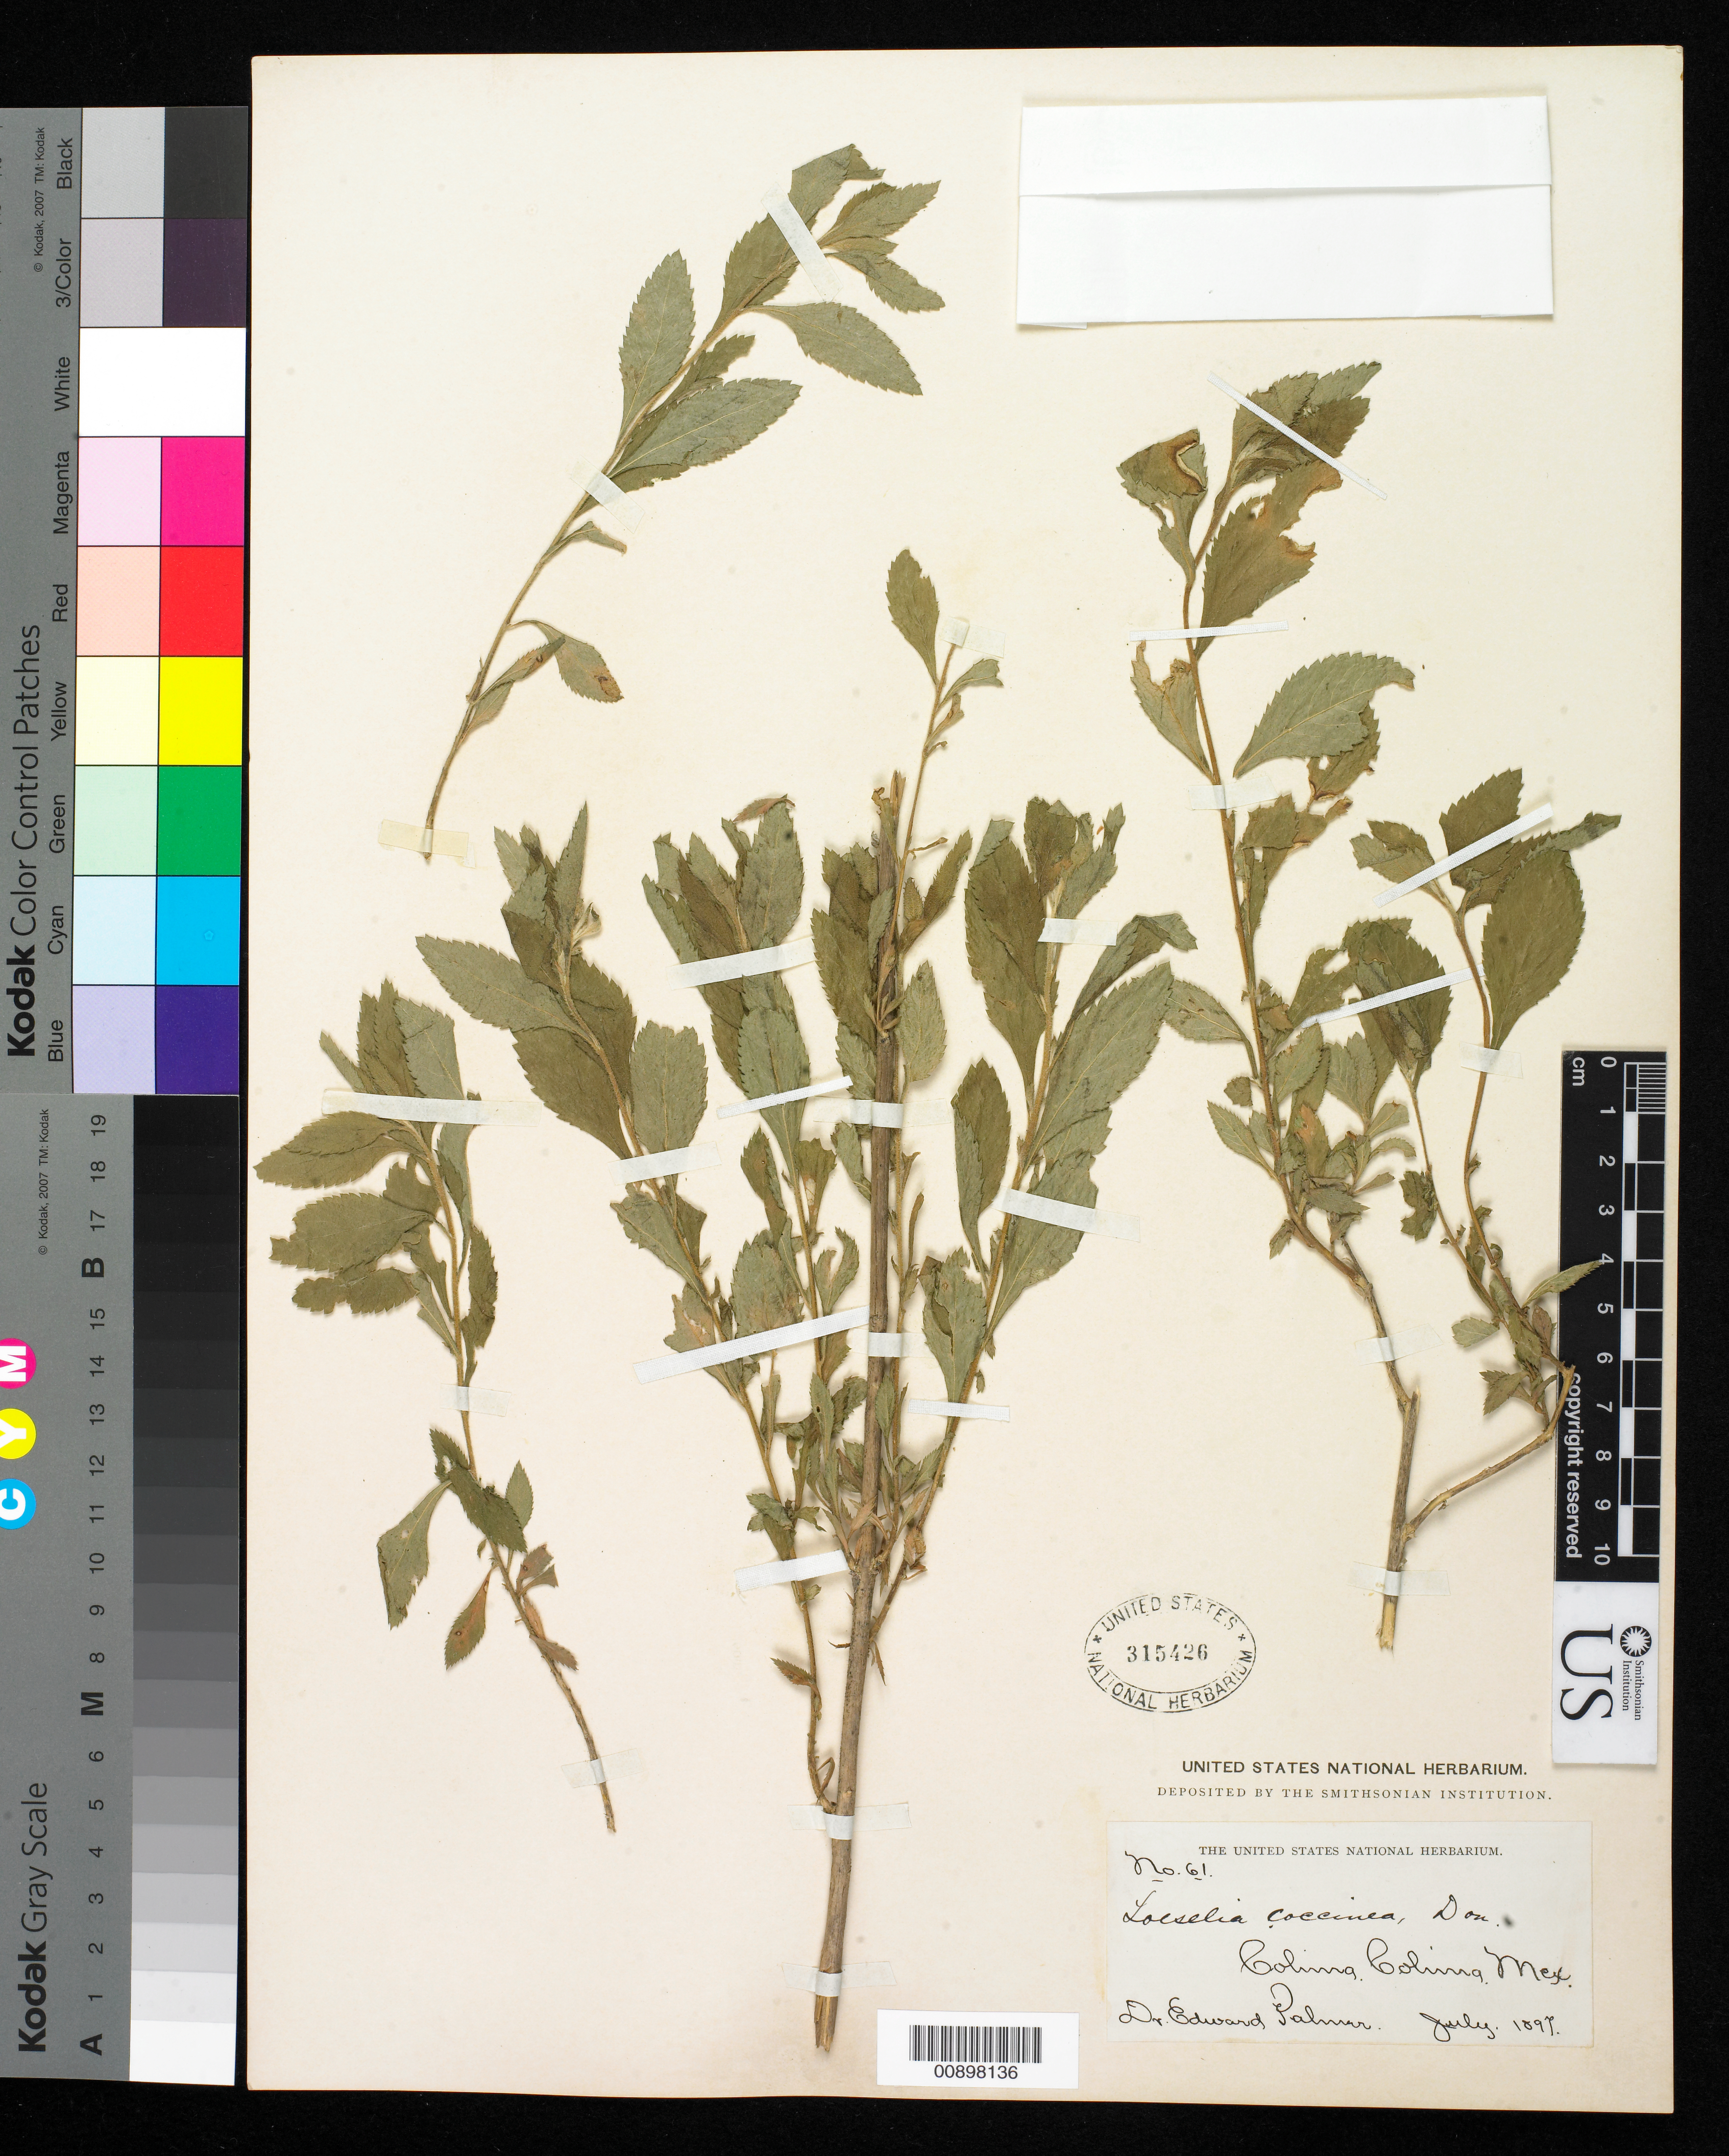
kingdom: Plantae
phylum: Tracheophyta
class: Magnoliopsida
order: Ericales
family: Polemoniaceae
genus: Loeselia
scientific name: Loeselia coccinea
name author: (Cav.) G. Don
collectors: E. Palmer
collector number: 61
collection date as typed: Jul 1897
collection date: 1897-07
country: Mexico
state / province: Colima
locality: Colima, Colima.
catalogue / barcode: US 315426